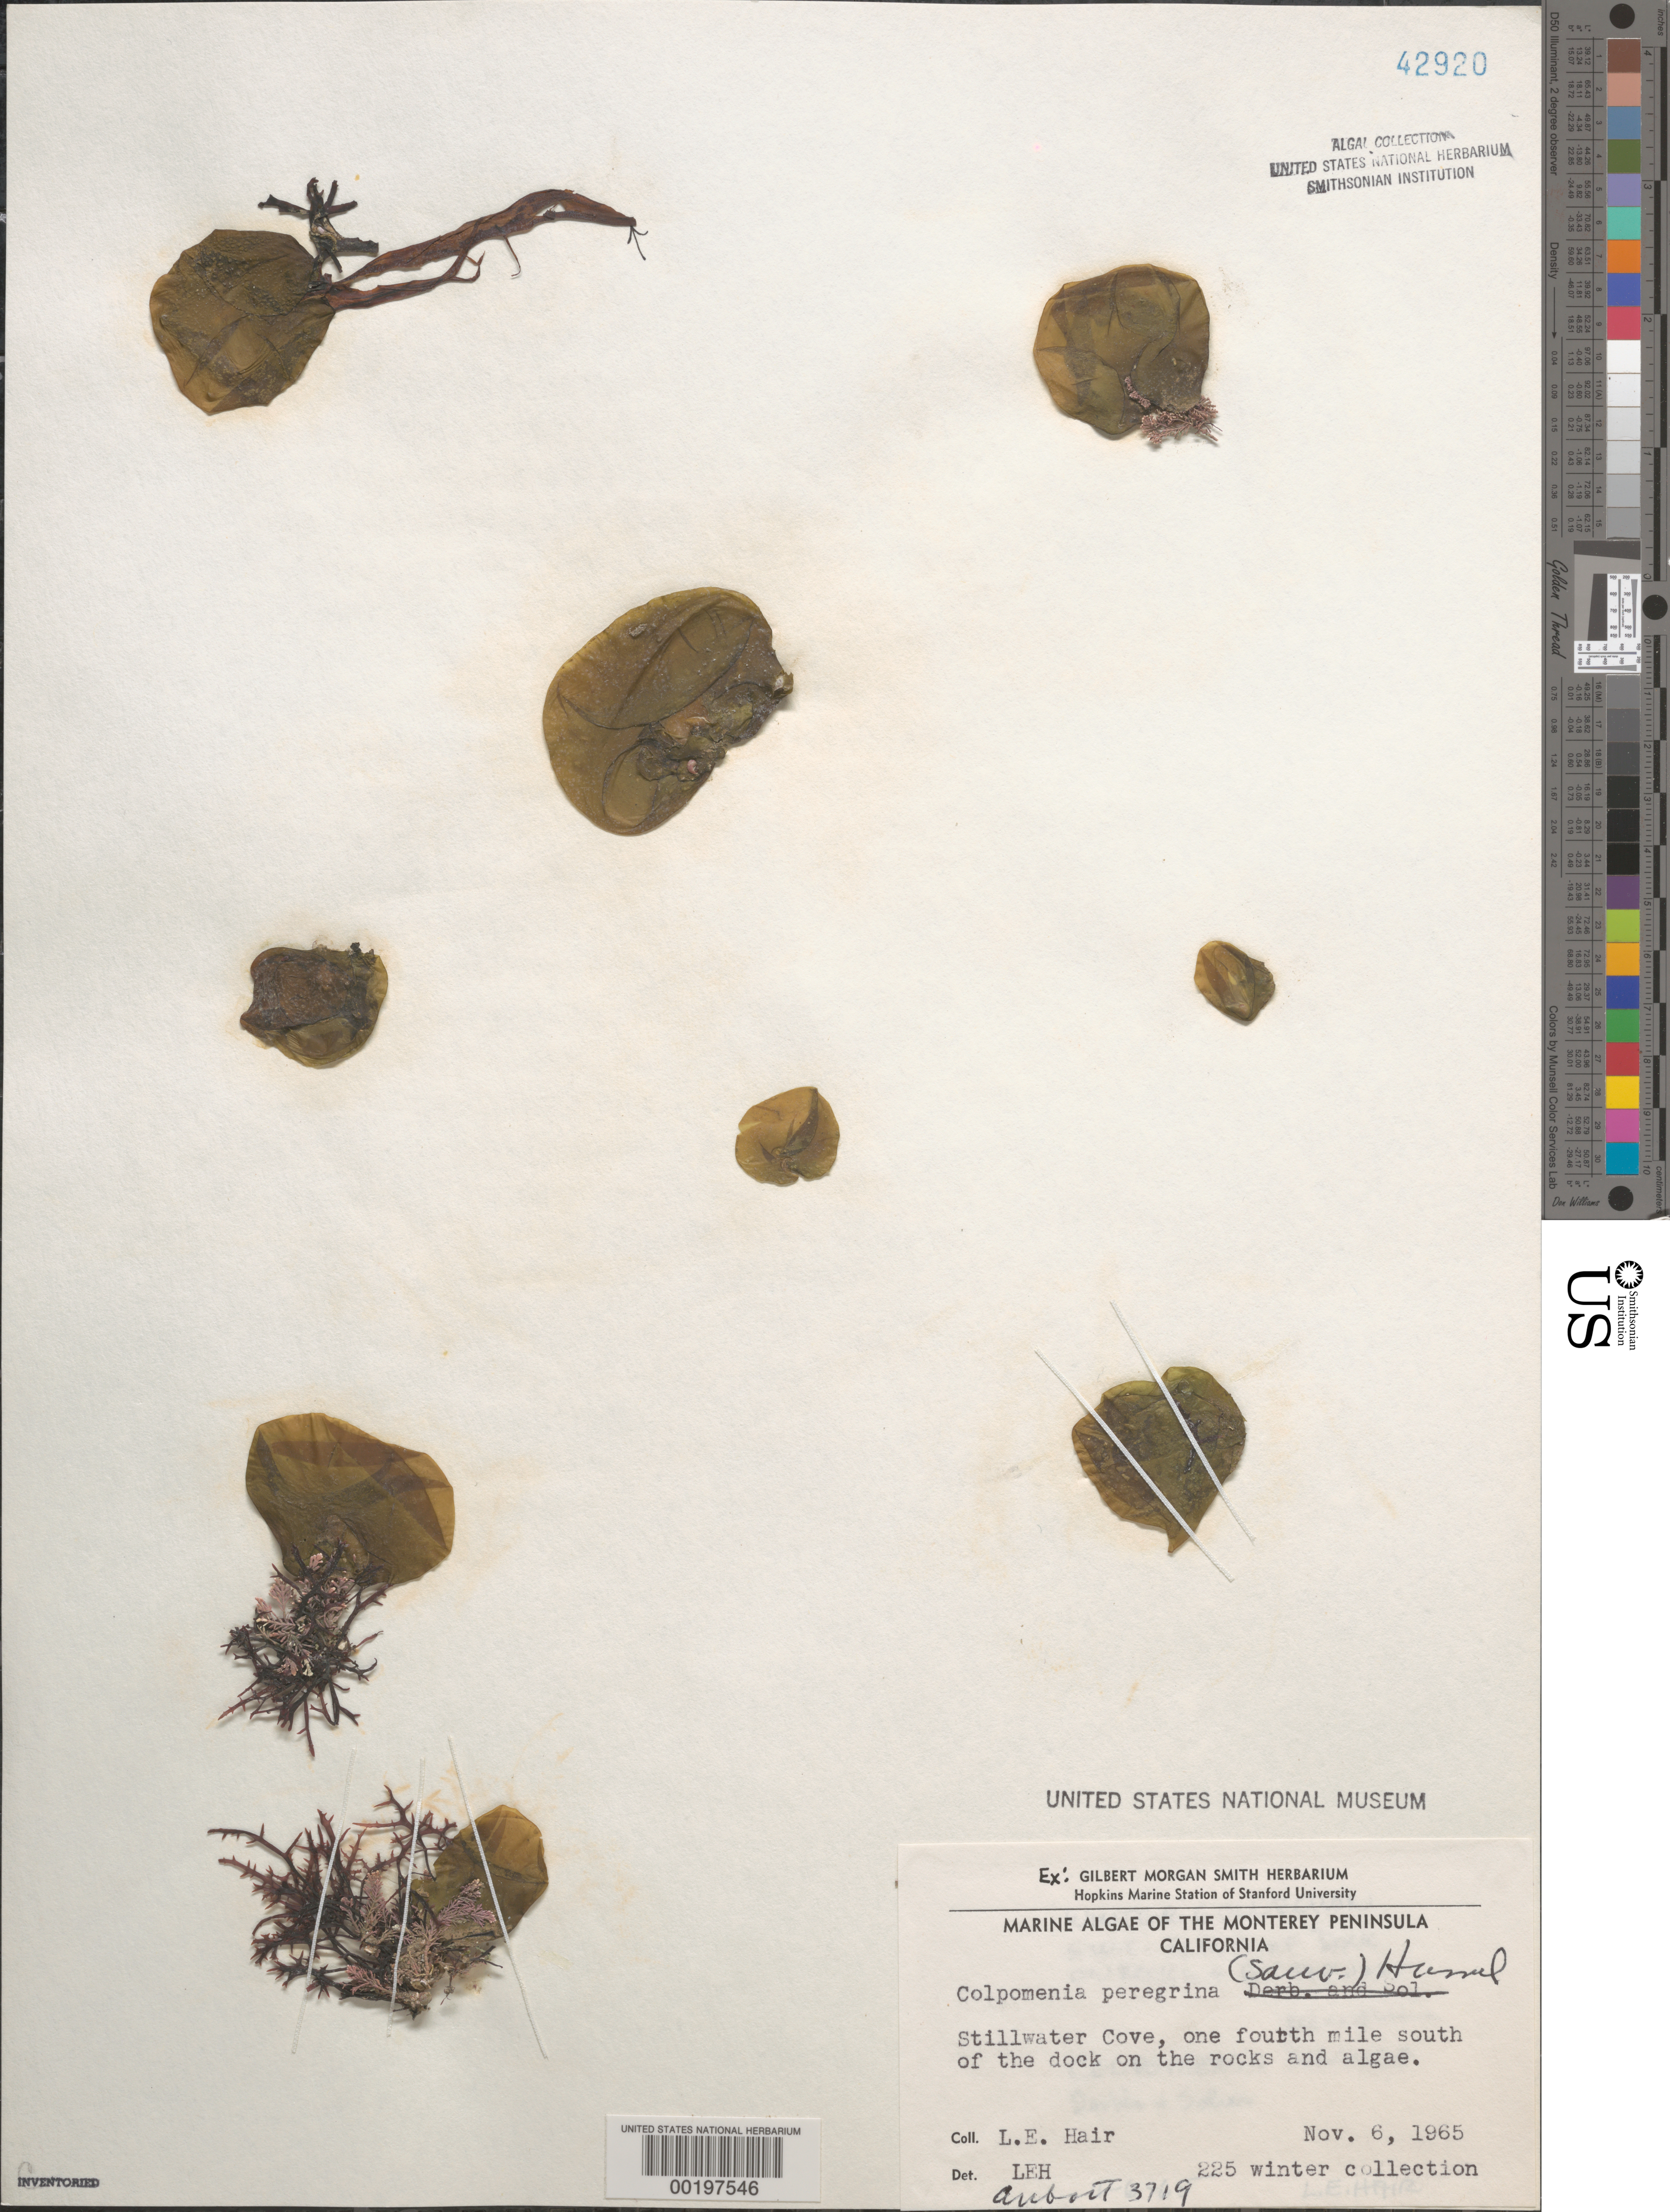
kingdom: Chromista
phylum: Ochrophyta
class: Phaeophyceae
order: Scytosiphonales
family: Scytosiphonaceae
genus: Colpomenia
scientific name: Colpomenia peregrina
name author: Sauv.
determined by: Hair, L. E.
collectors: L. Hair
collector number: LEH 225 & IAA 3719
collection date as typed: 06 Nov 1965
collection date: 1965-11-06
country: United States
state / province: California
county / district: Monterey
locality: Stillwater Cove, Monterey Peninsula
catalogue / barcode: US 42920